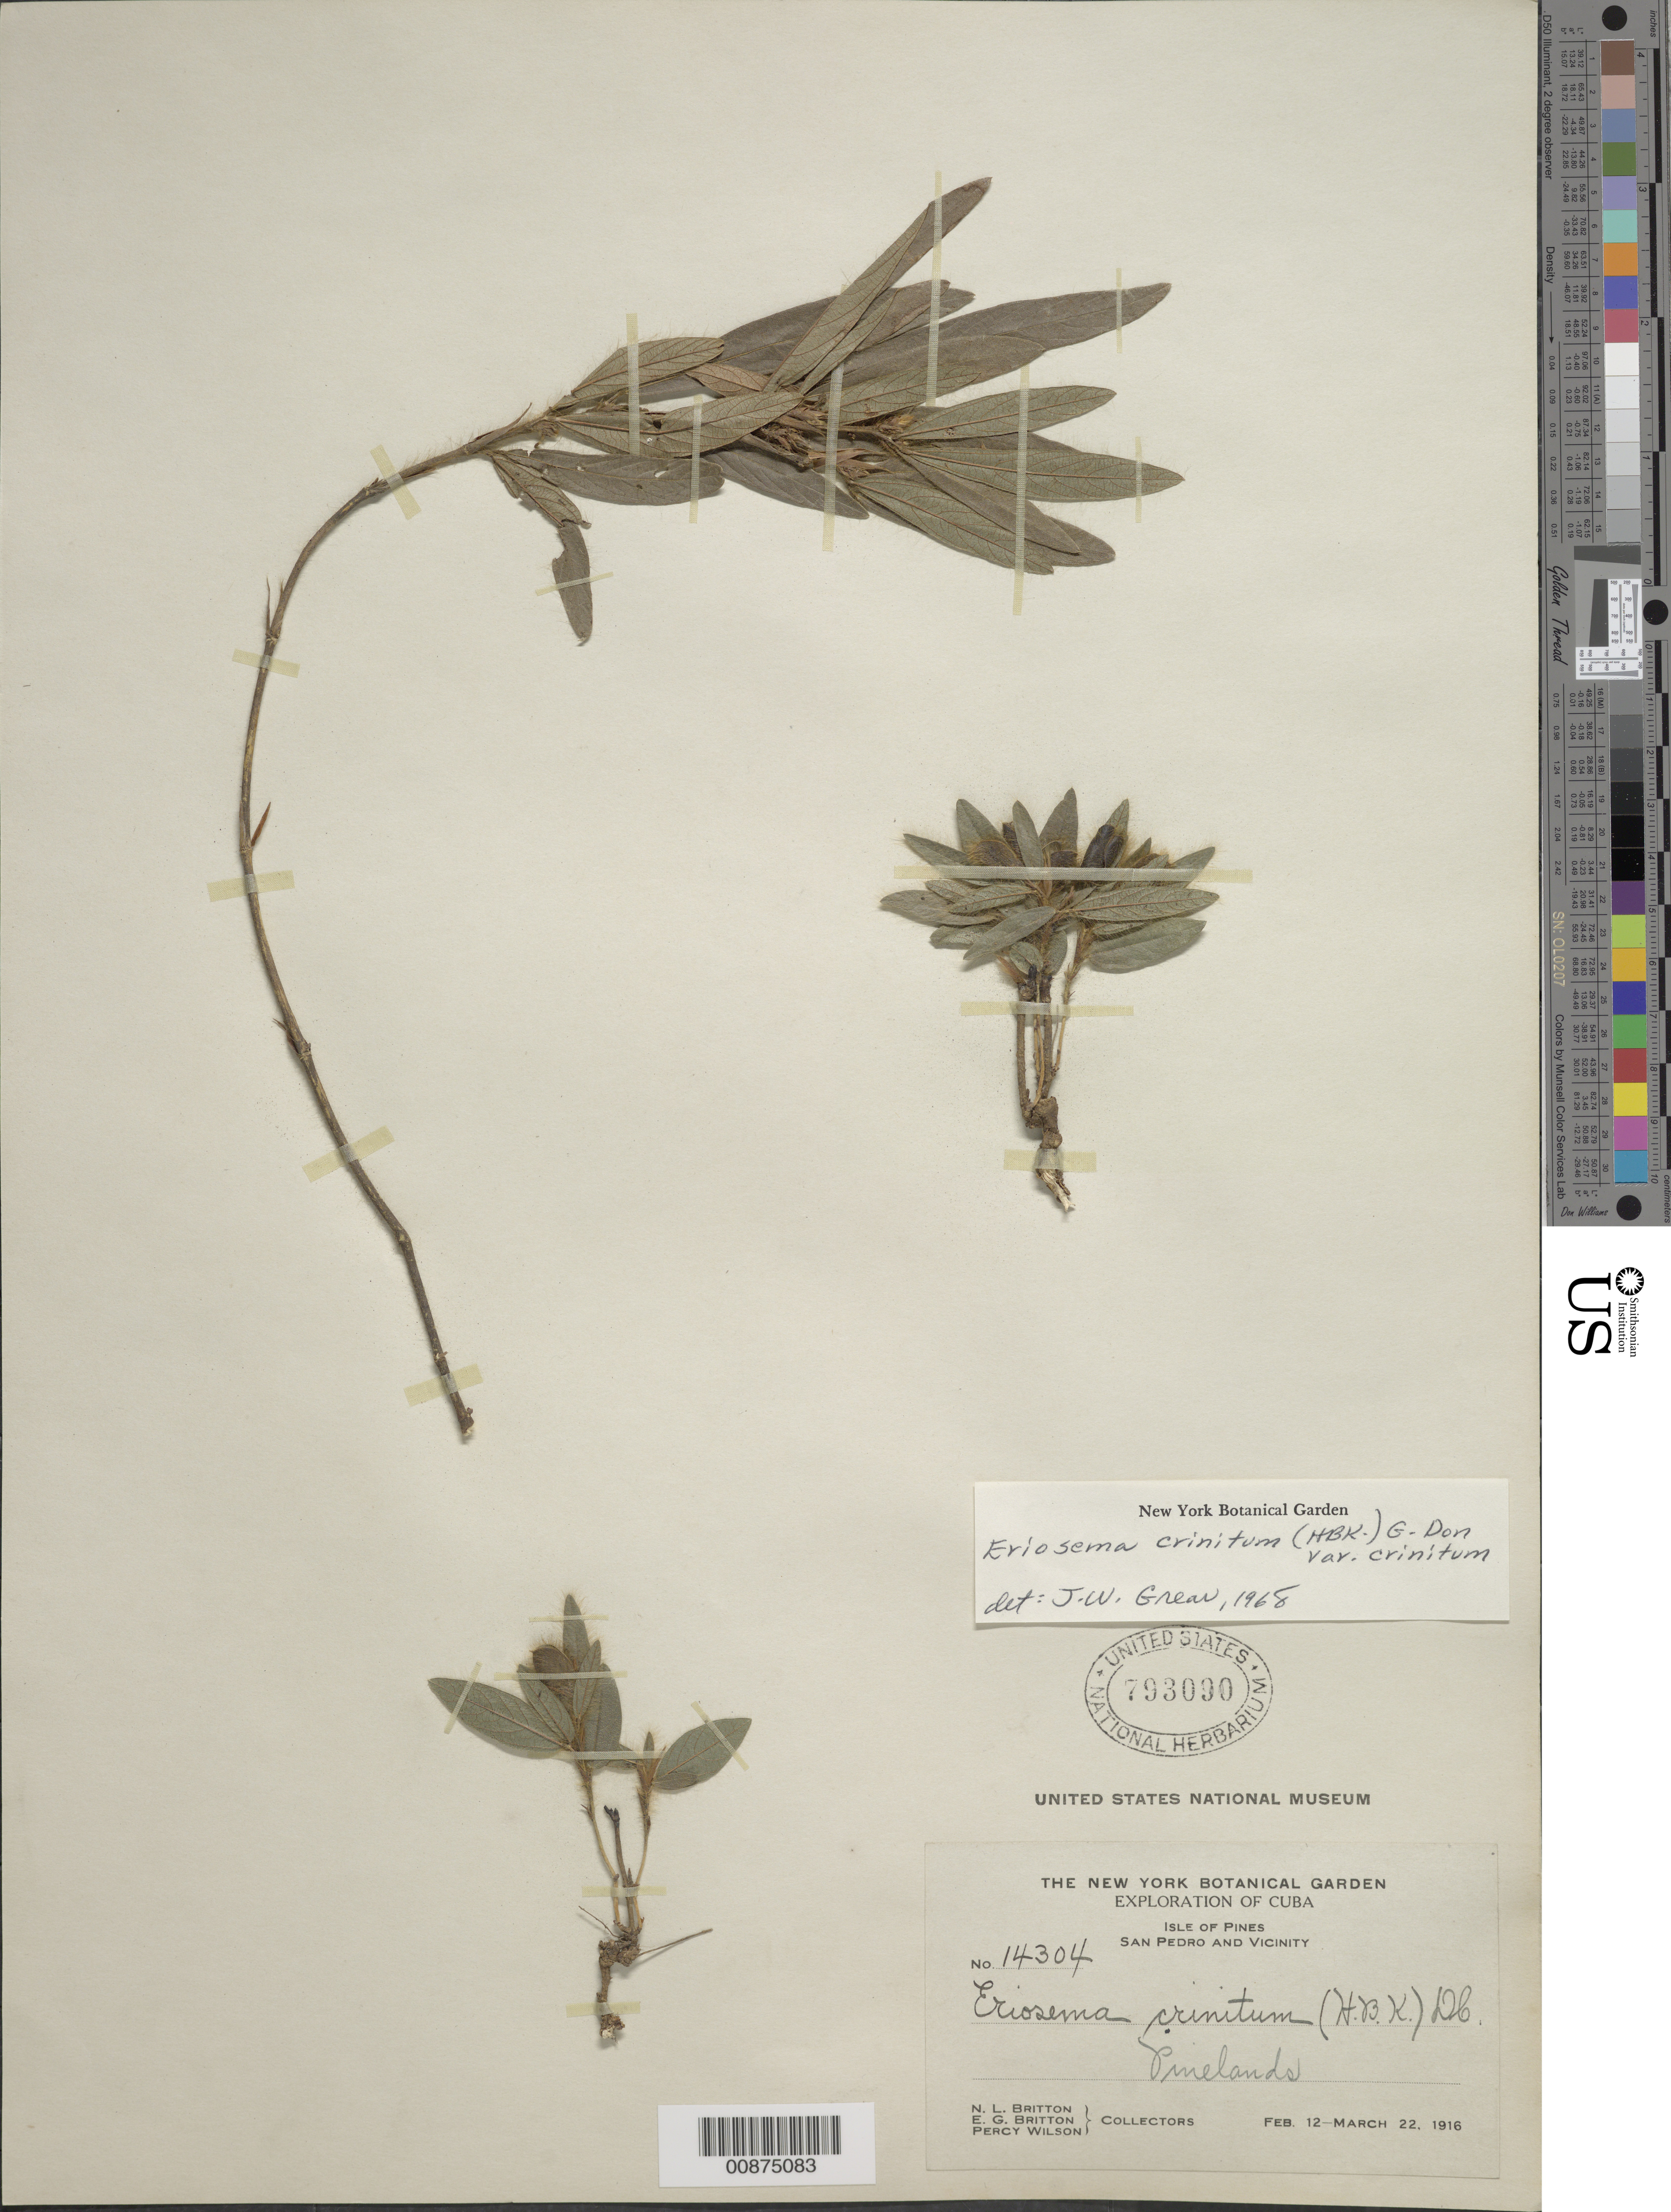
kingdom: Plantae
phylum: Tracheophyta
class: Magnoliopsida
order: Fabales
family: Fabaceae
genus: Eriosema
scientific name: Eriosema crinitum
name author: (Kunth) G. Don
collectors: N. Britton, E. G. Britton & P. Wilson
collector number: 14304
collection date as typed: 12 Feb 1916 to 22 Mar 1916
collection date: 1916-02-12/1916-03-22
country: Cuba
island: Isla de la Juventud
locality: Isle of Pines San Pedro and vicinity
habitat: Pinelands.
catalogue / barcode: US 793090